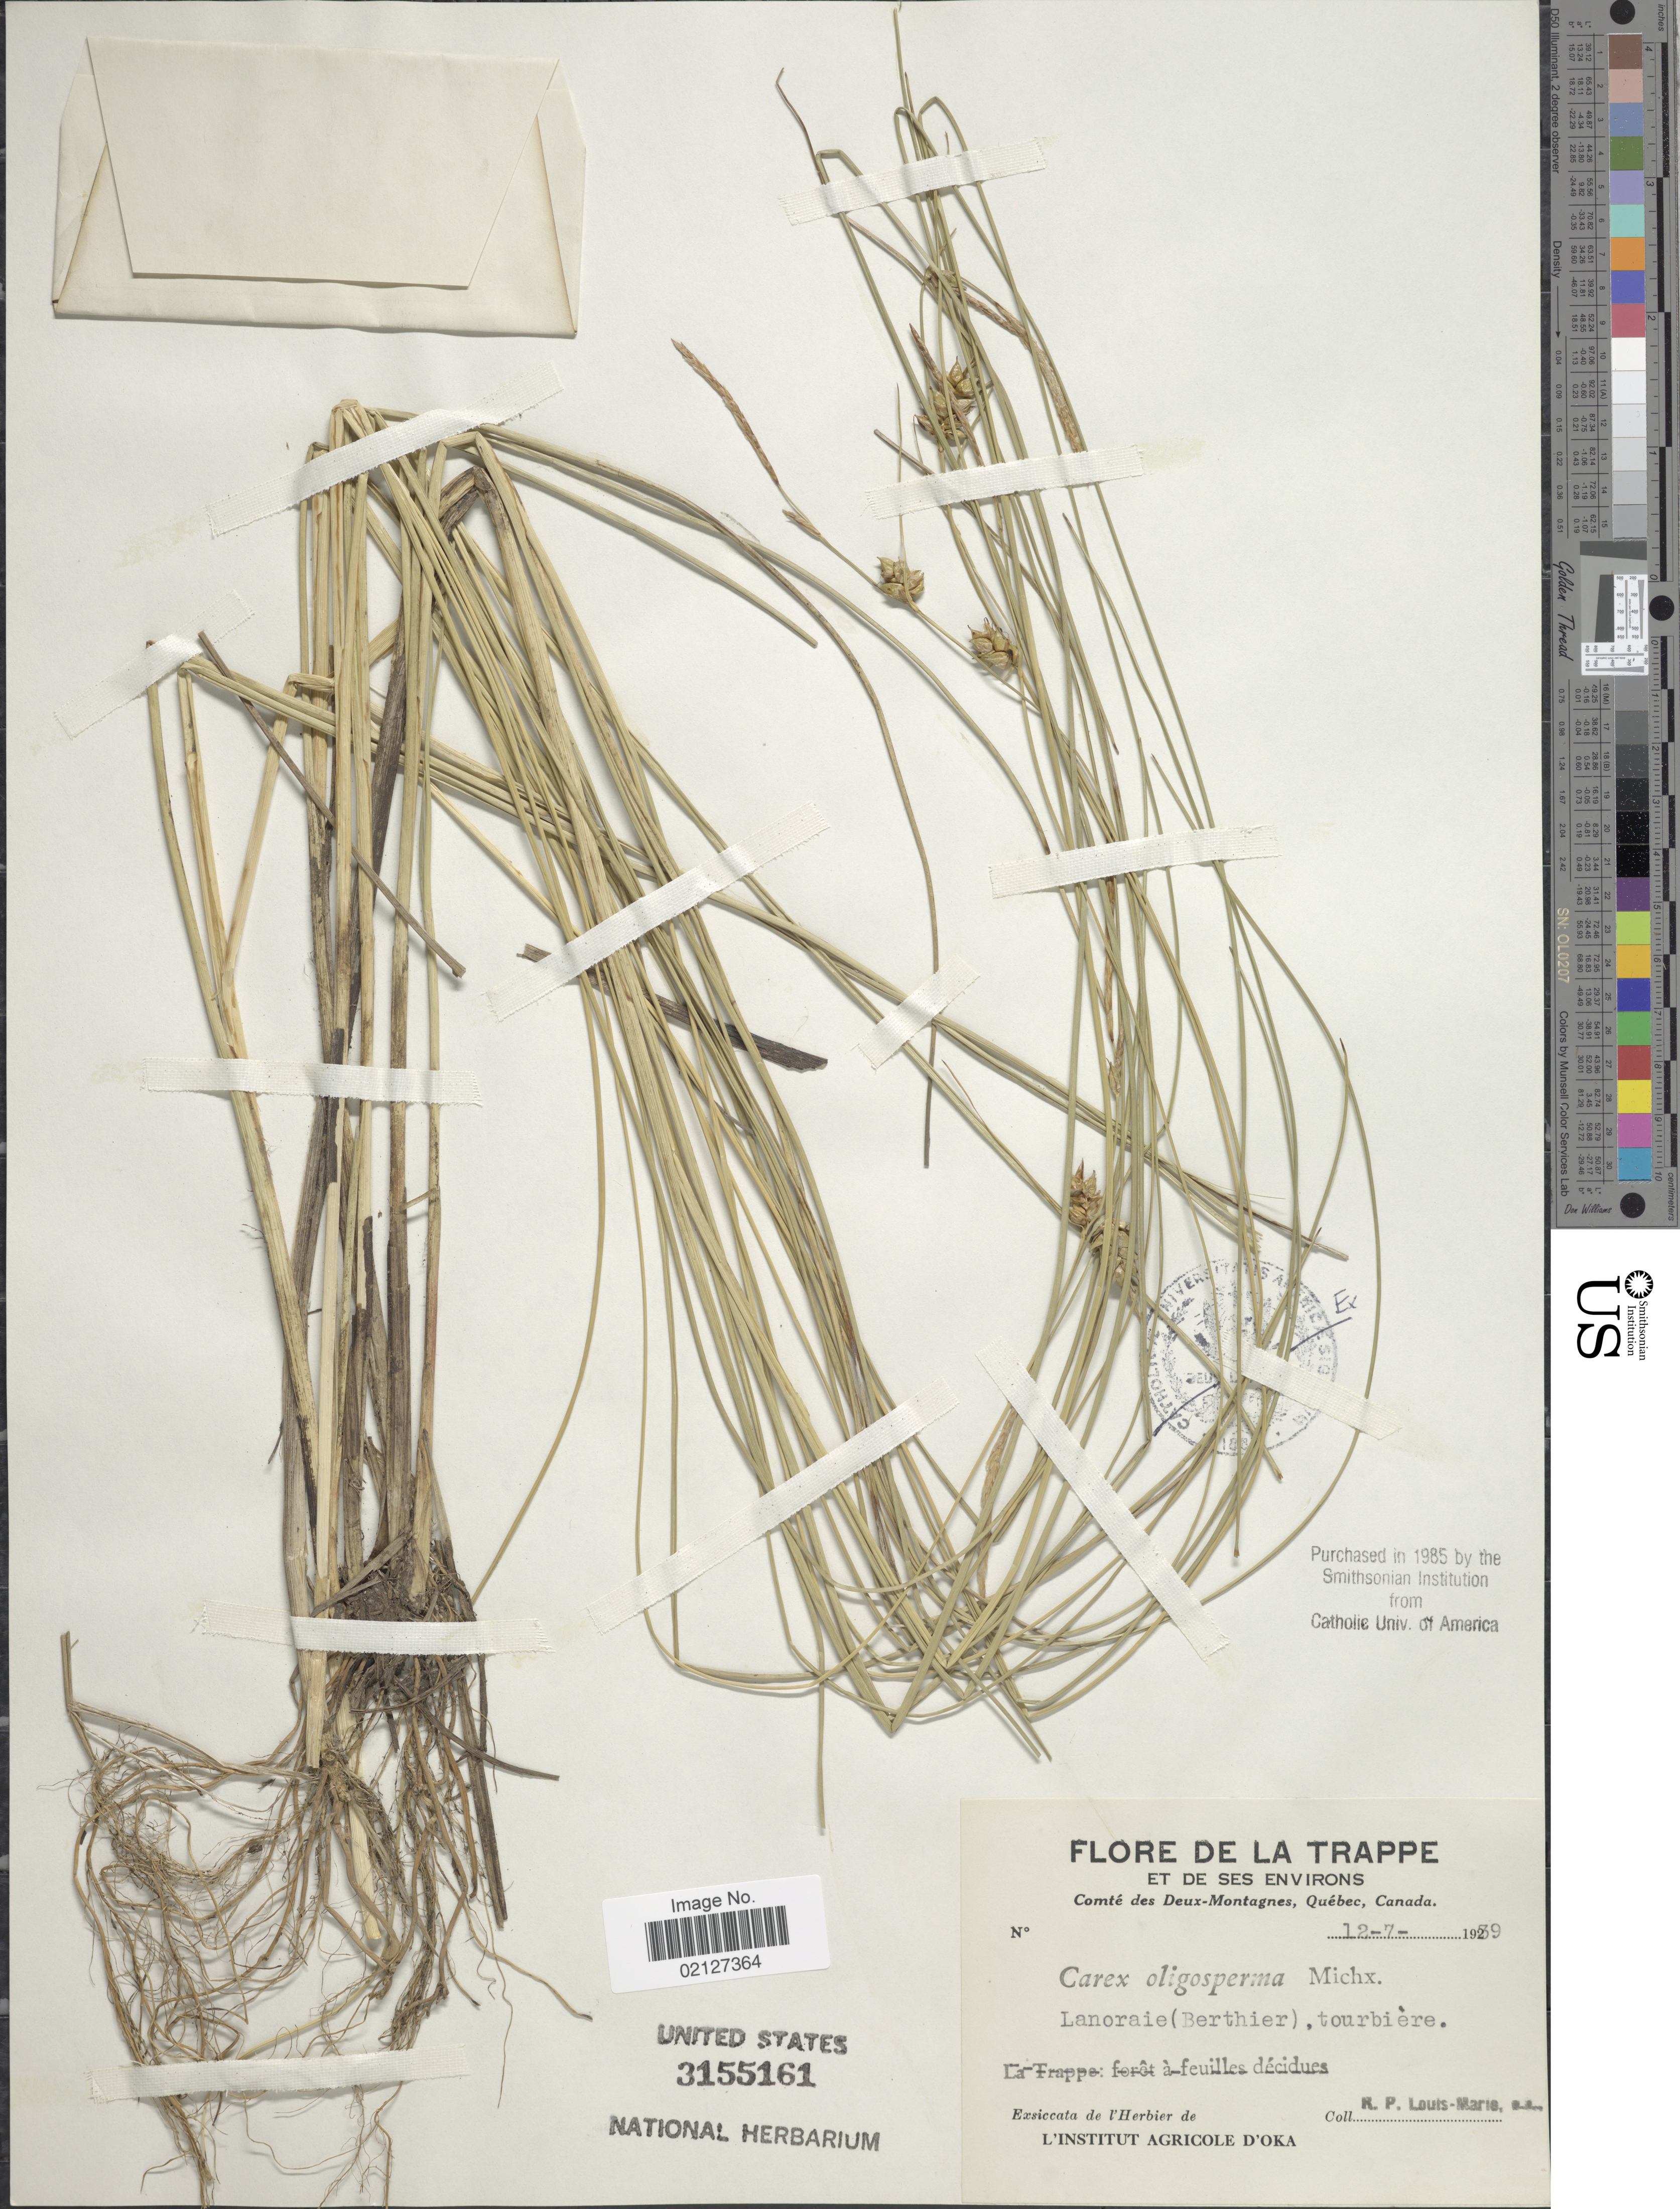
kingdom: Plantae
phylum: Tracheophyta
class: Liliopsida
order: Poales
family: Cyperaceae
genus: Carex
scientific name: Carex oligosperma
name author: Michx.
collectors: R. Louis-Marie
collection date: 1939-07-12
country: Canada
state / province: Quebec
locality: De La Trappe, et de Ses Environs, comte des Deux-Montagnes, La Trappe: foret a feuilles decidues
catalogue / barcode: US 3155161